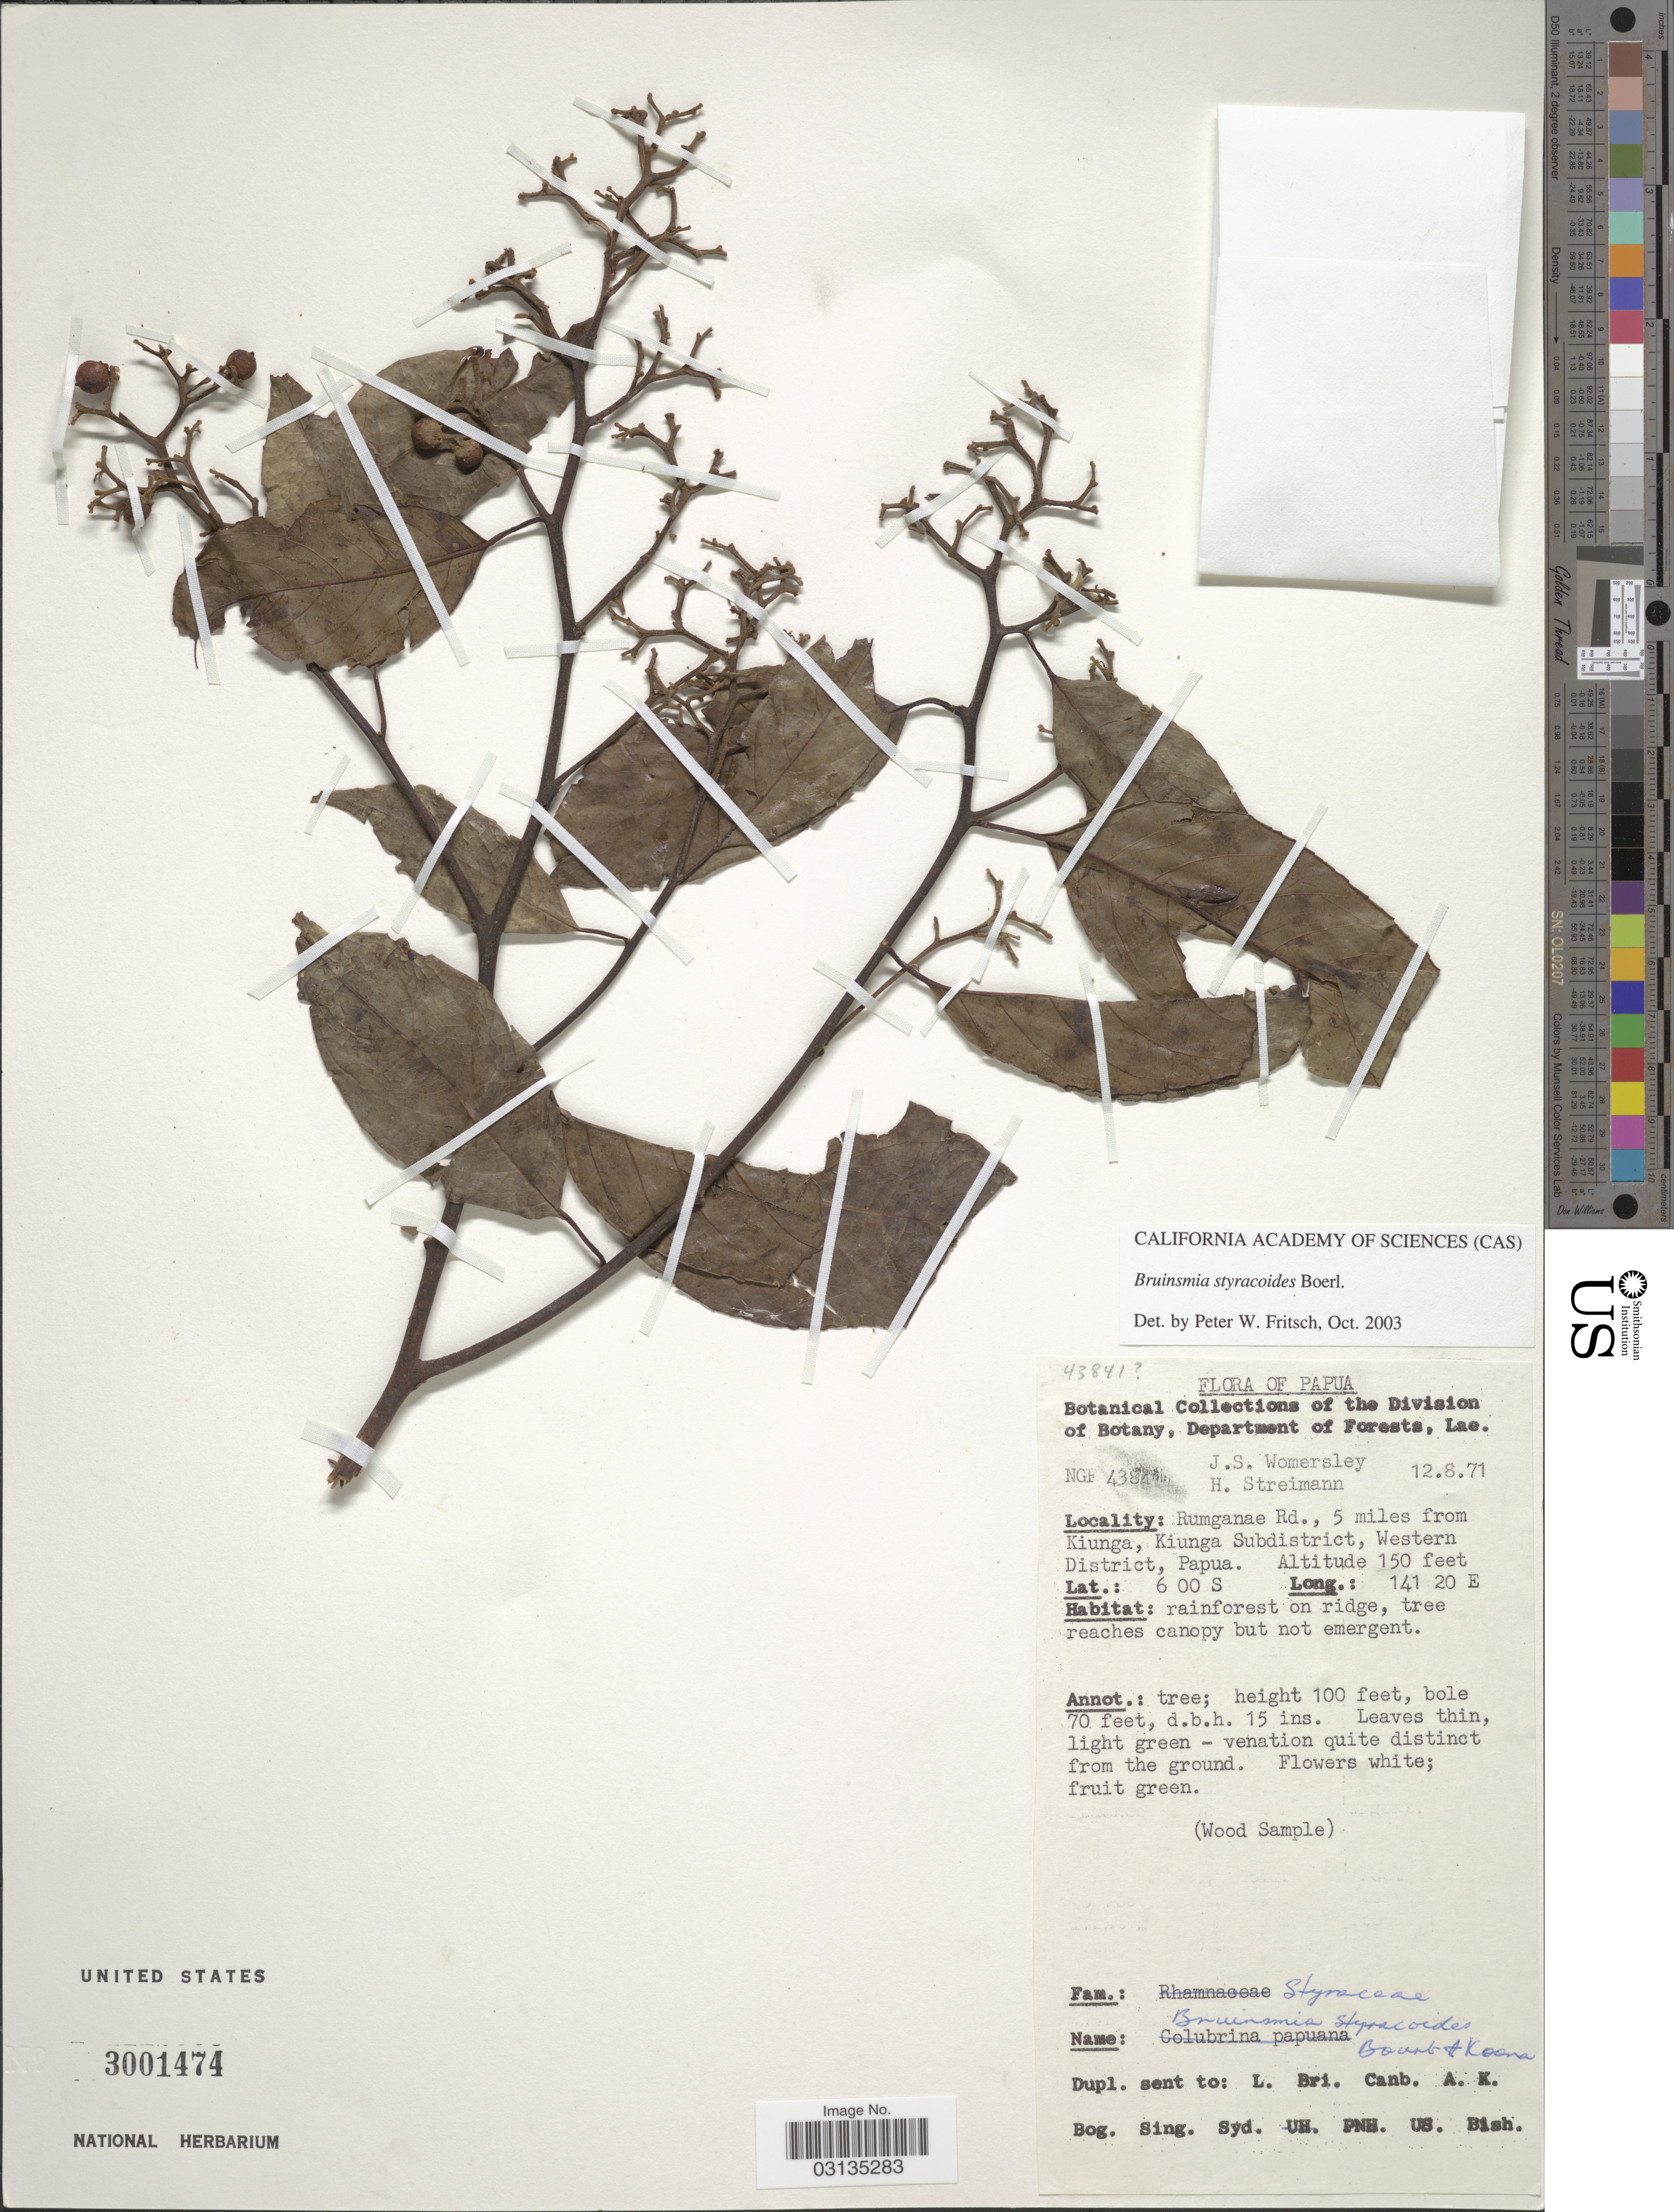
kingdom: Plantae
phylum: Tracheophyta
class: Magnoliopsida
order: Ericales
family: Styracaceae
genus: Bruinsmia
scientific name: Bruinsmia styracoides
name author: Boerl. & Koord.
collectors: J. S. Womersley & H. Streimann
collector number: NGF43841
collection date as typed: Transcribed d/m/y: 12/8/71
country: Papua New Guinea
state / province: Manus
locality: Papua, Rumganae Rd., 5 miles from Kiunga, Kiunga Subdistrict, Western District, Papua.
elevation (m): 46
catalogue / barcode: US 3001474